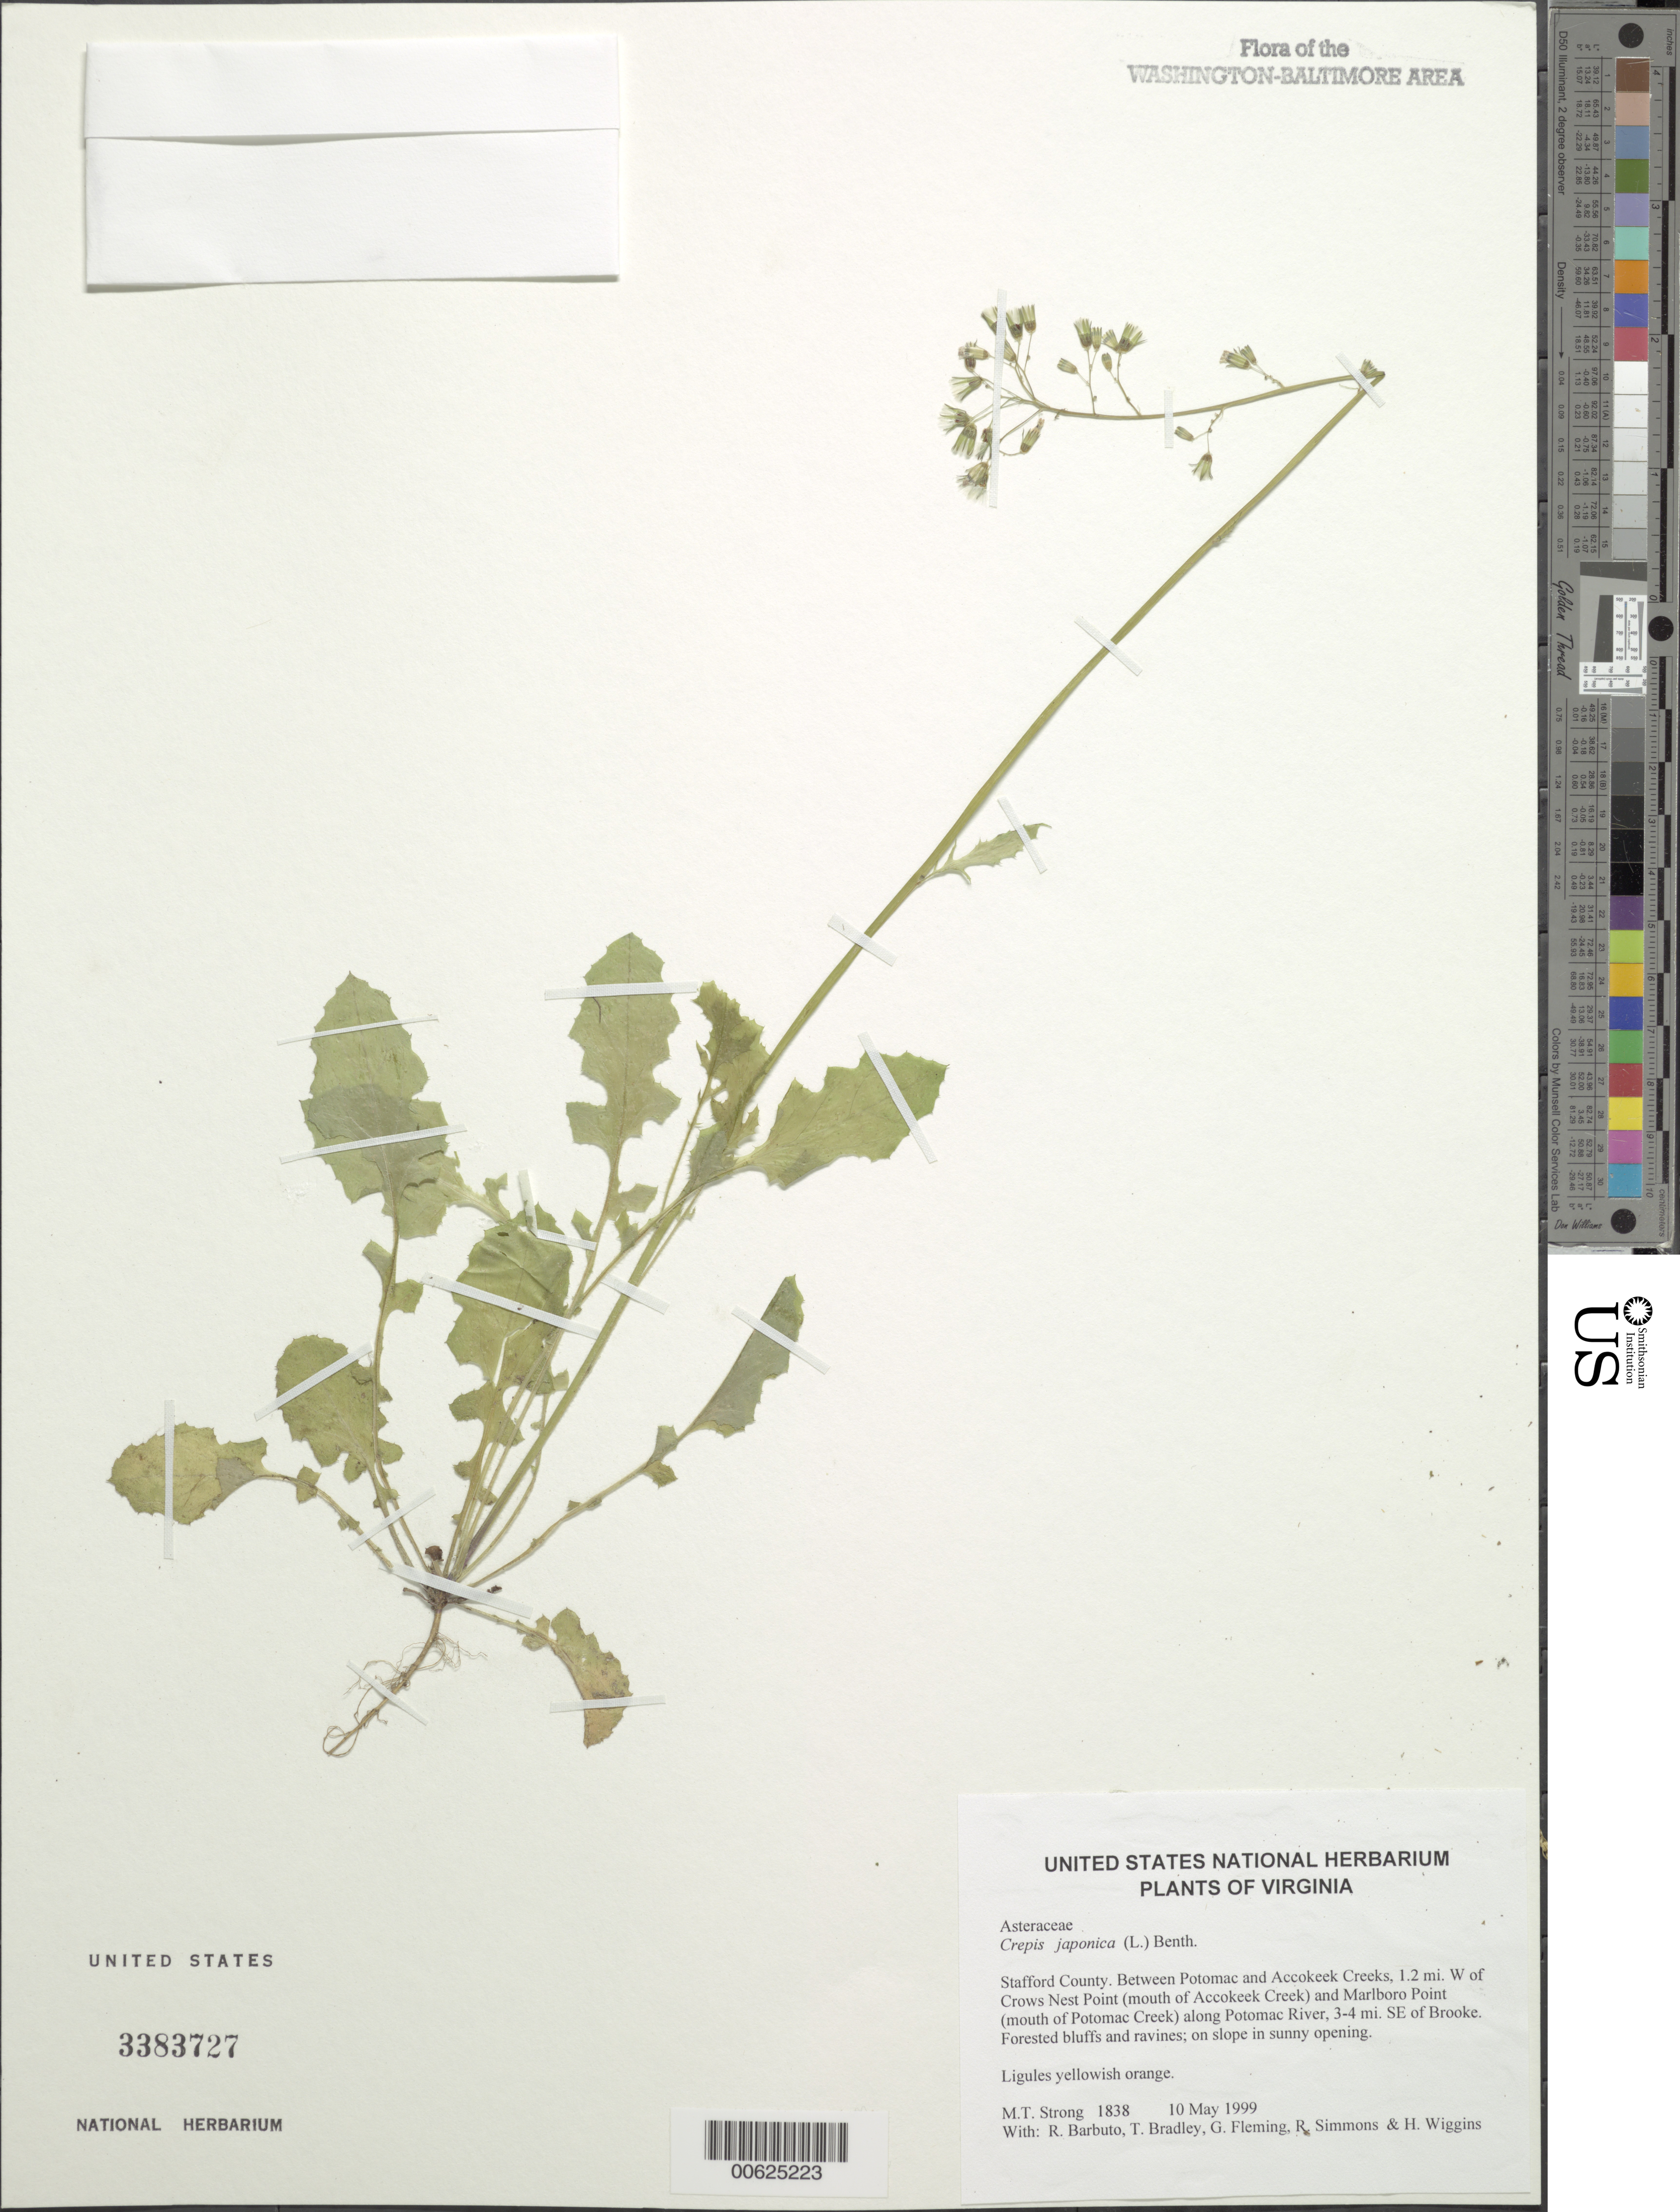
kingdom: Plantae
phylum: Tracheophyta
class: Magnoliopsida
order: Asterales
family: Asteraceae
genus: Crepis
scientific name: Crepis japonica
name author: (Hochr.) Benth.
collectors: M. T. Strong, R. Barbuto, T. Bradley, G. Fleming, R. Simmons & H. Wiggins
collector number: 1838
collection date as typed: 10 May 1999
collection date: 1999-05-10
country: United States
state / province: Virginia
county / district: Stafford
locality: Between Potomac and Accokeek Creeks, 1.2 mi. W of Crows Nest Point (mouth of Accokeek Creek) and Marlboro Point (mouth of Potomac Creek) along Potomac River, 3-4 mi. SE of Brooke.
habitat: Forested bluffs and ravines; on slope in sunny opening.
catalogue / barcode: US 3383727